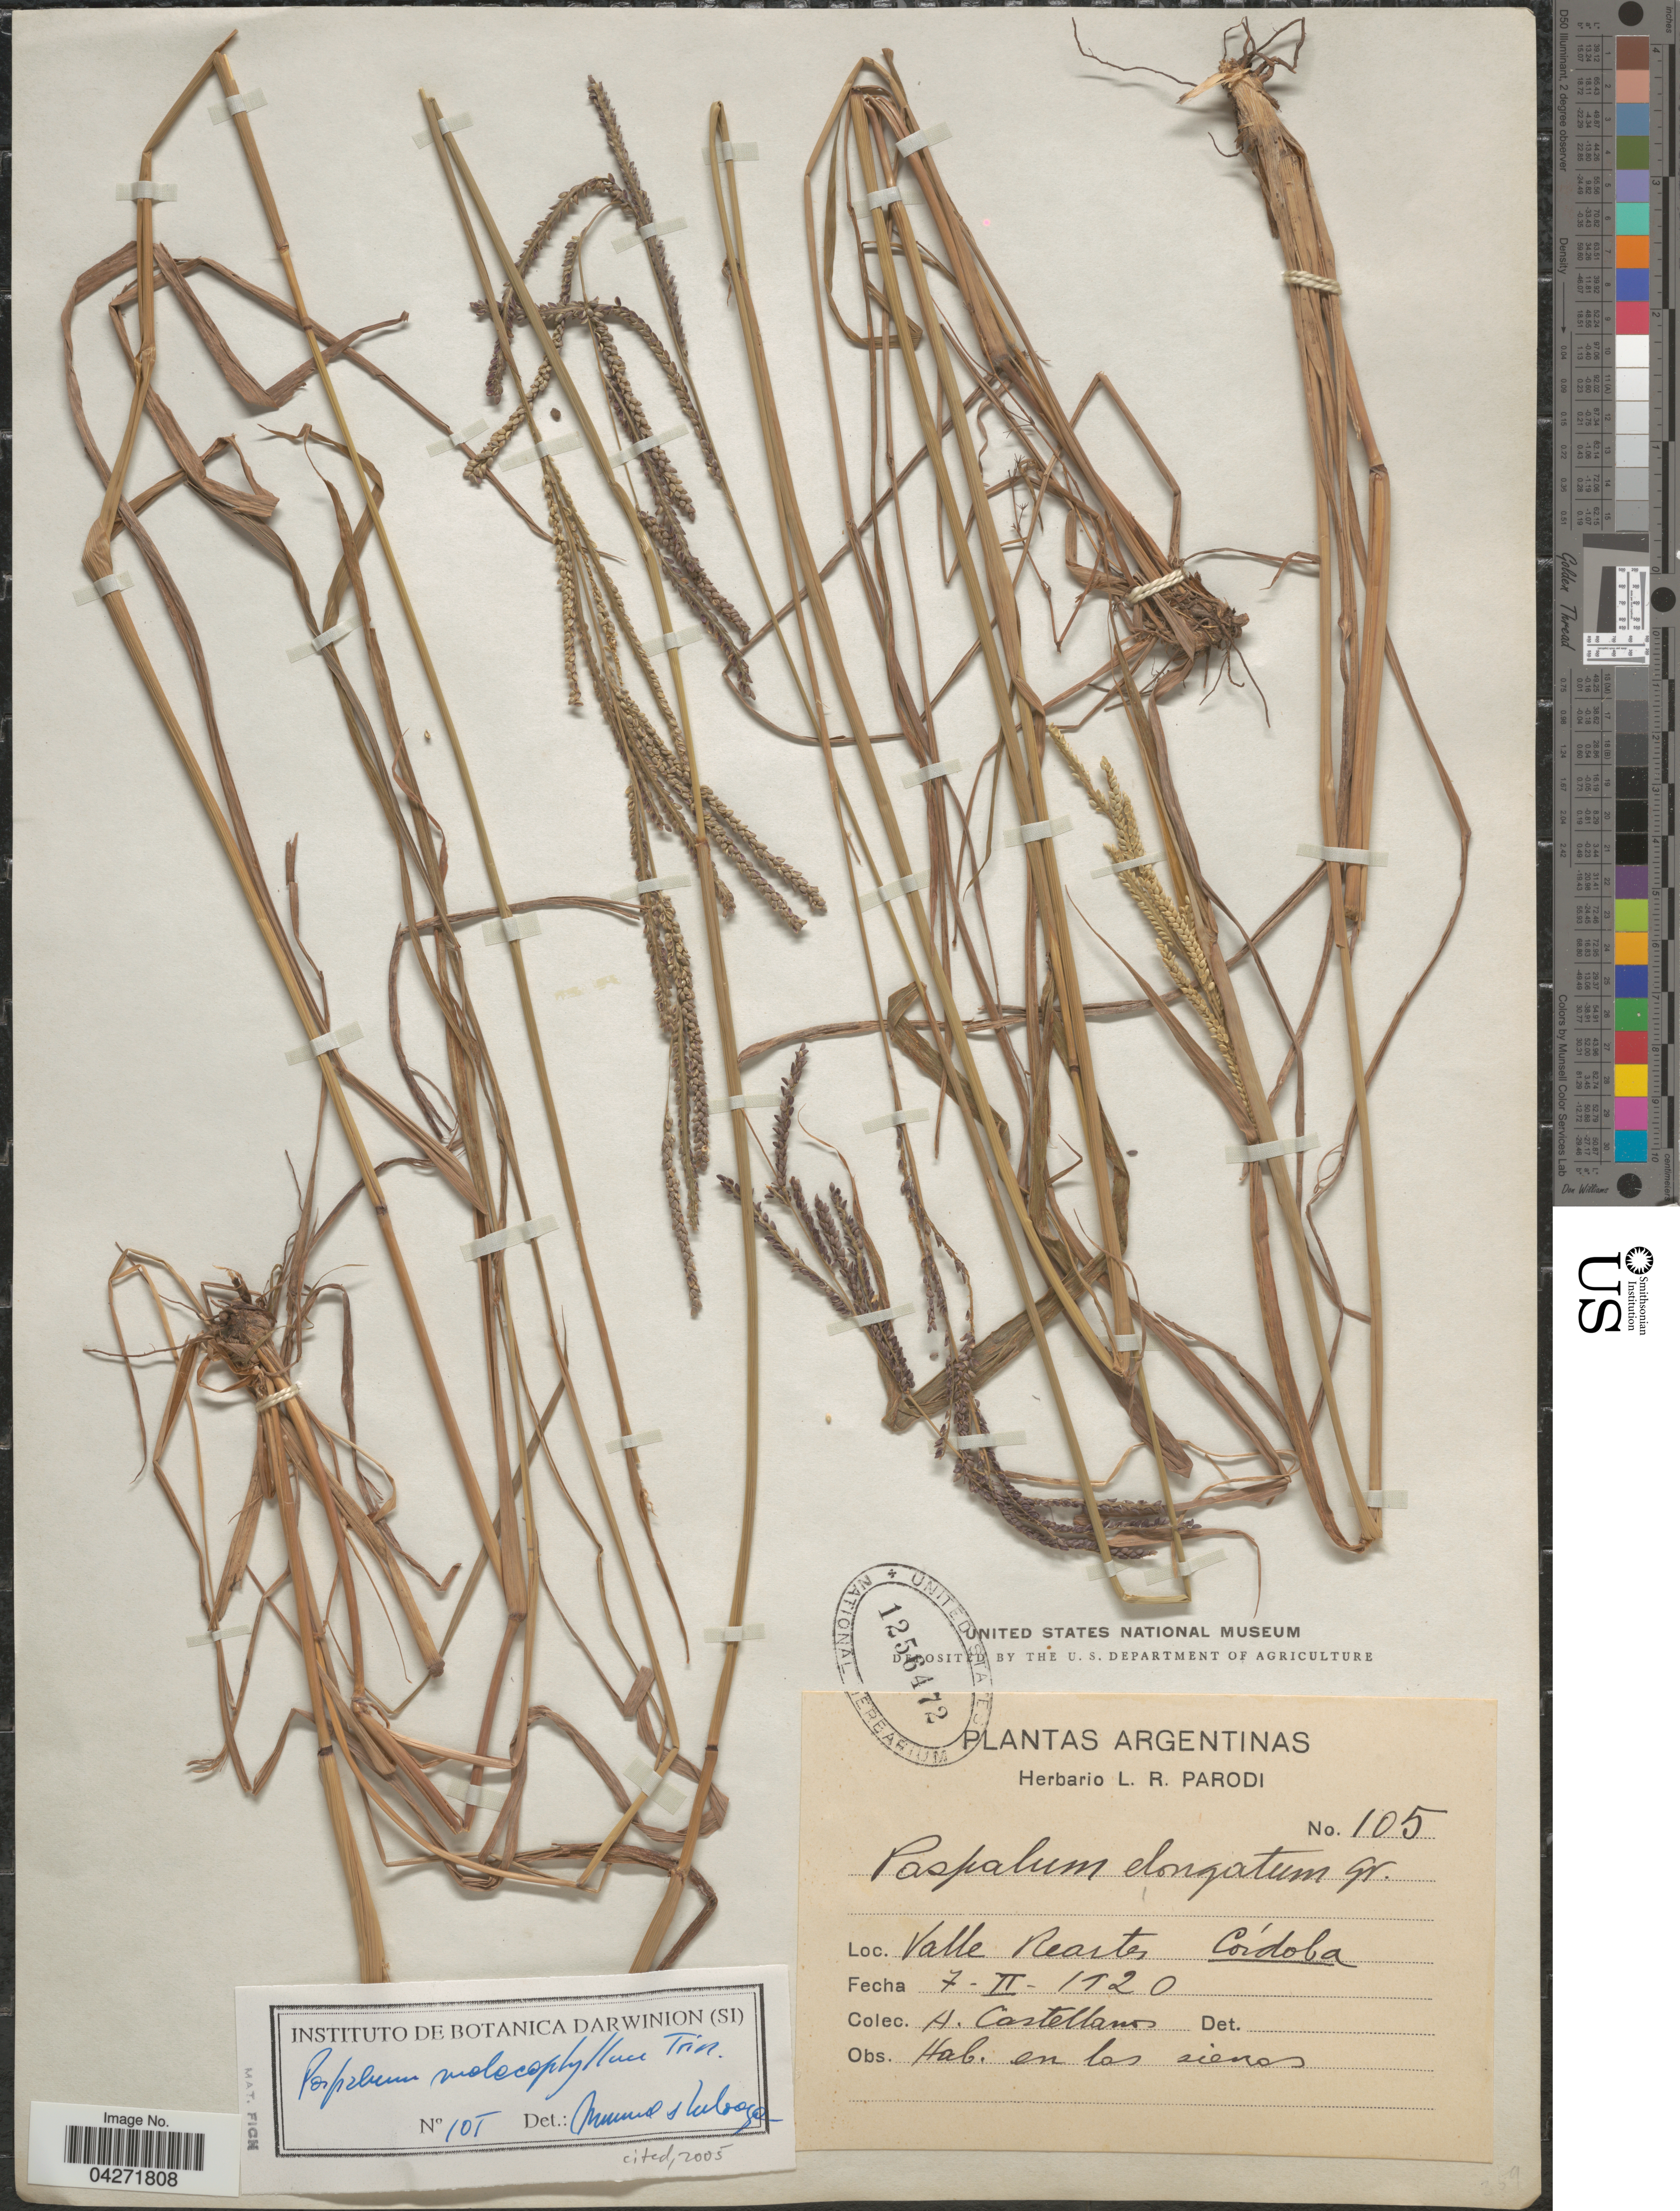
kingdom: Plantae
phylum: Tracheophyta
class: Liliopsida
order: Poales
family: Poaceae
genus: Paspalum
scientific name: Paspalum malacophyllum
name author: Trin.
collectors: A. Castellanos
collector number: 105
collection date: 1920-02-07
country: Argentina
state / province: Cordoba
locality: Valle Reartes.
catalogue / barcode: US 1256472